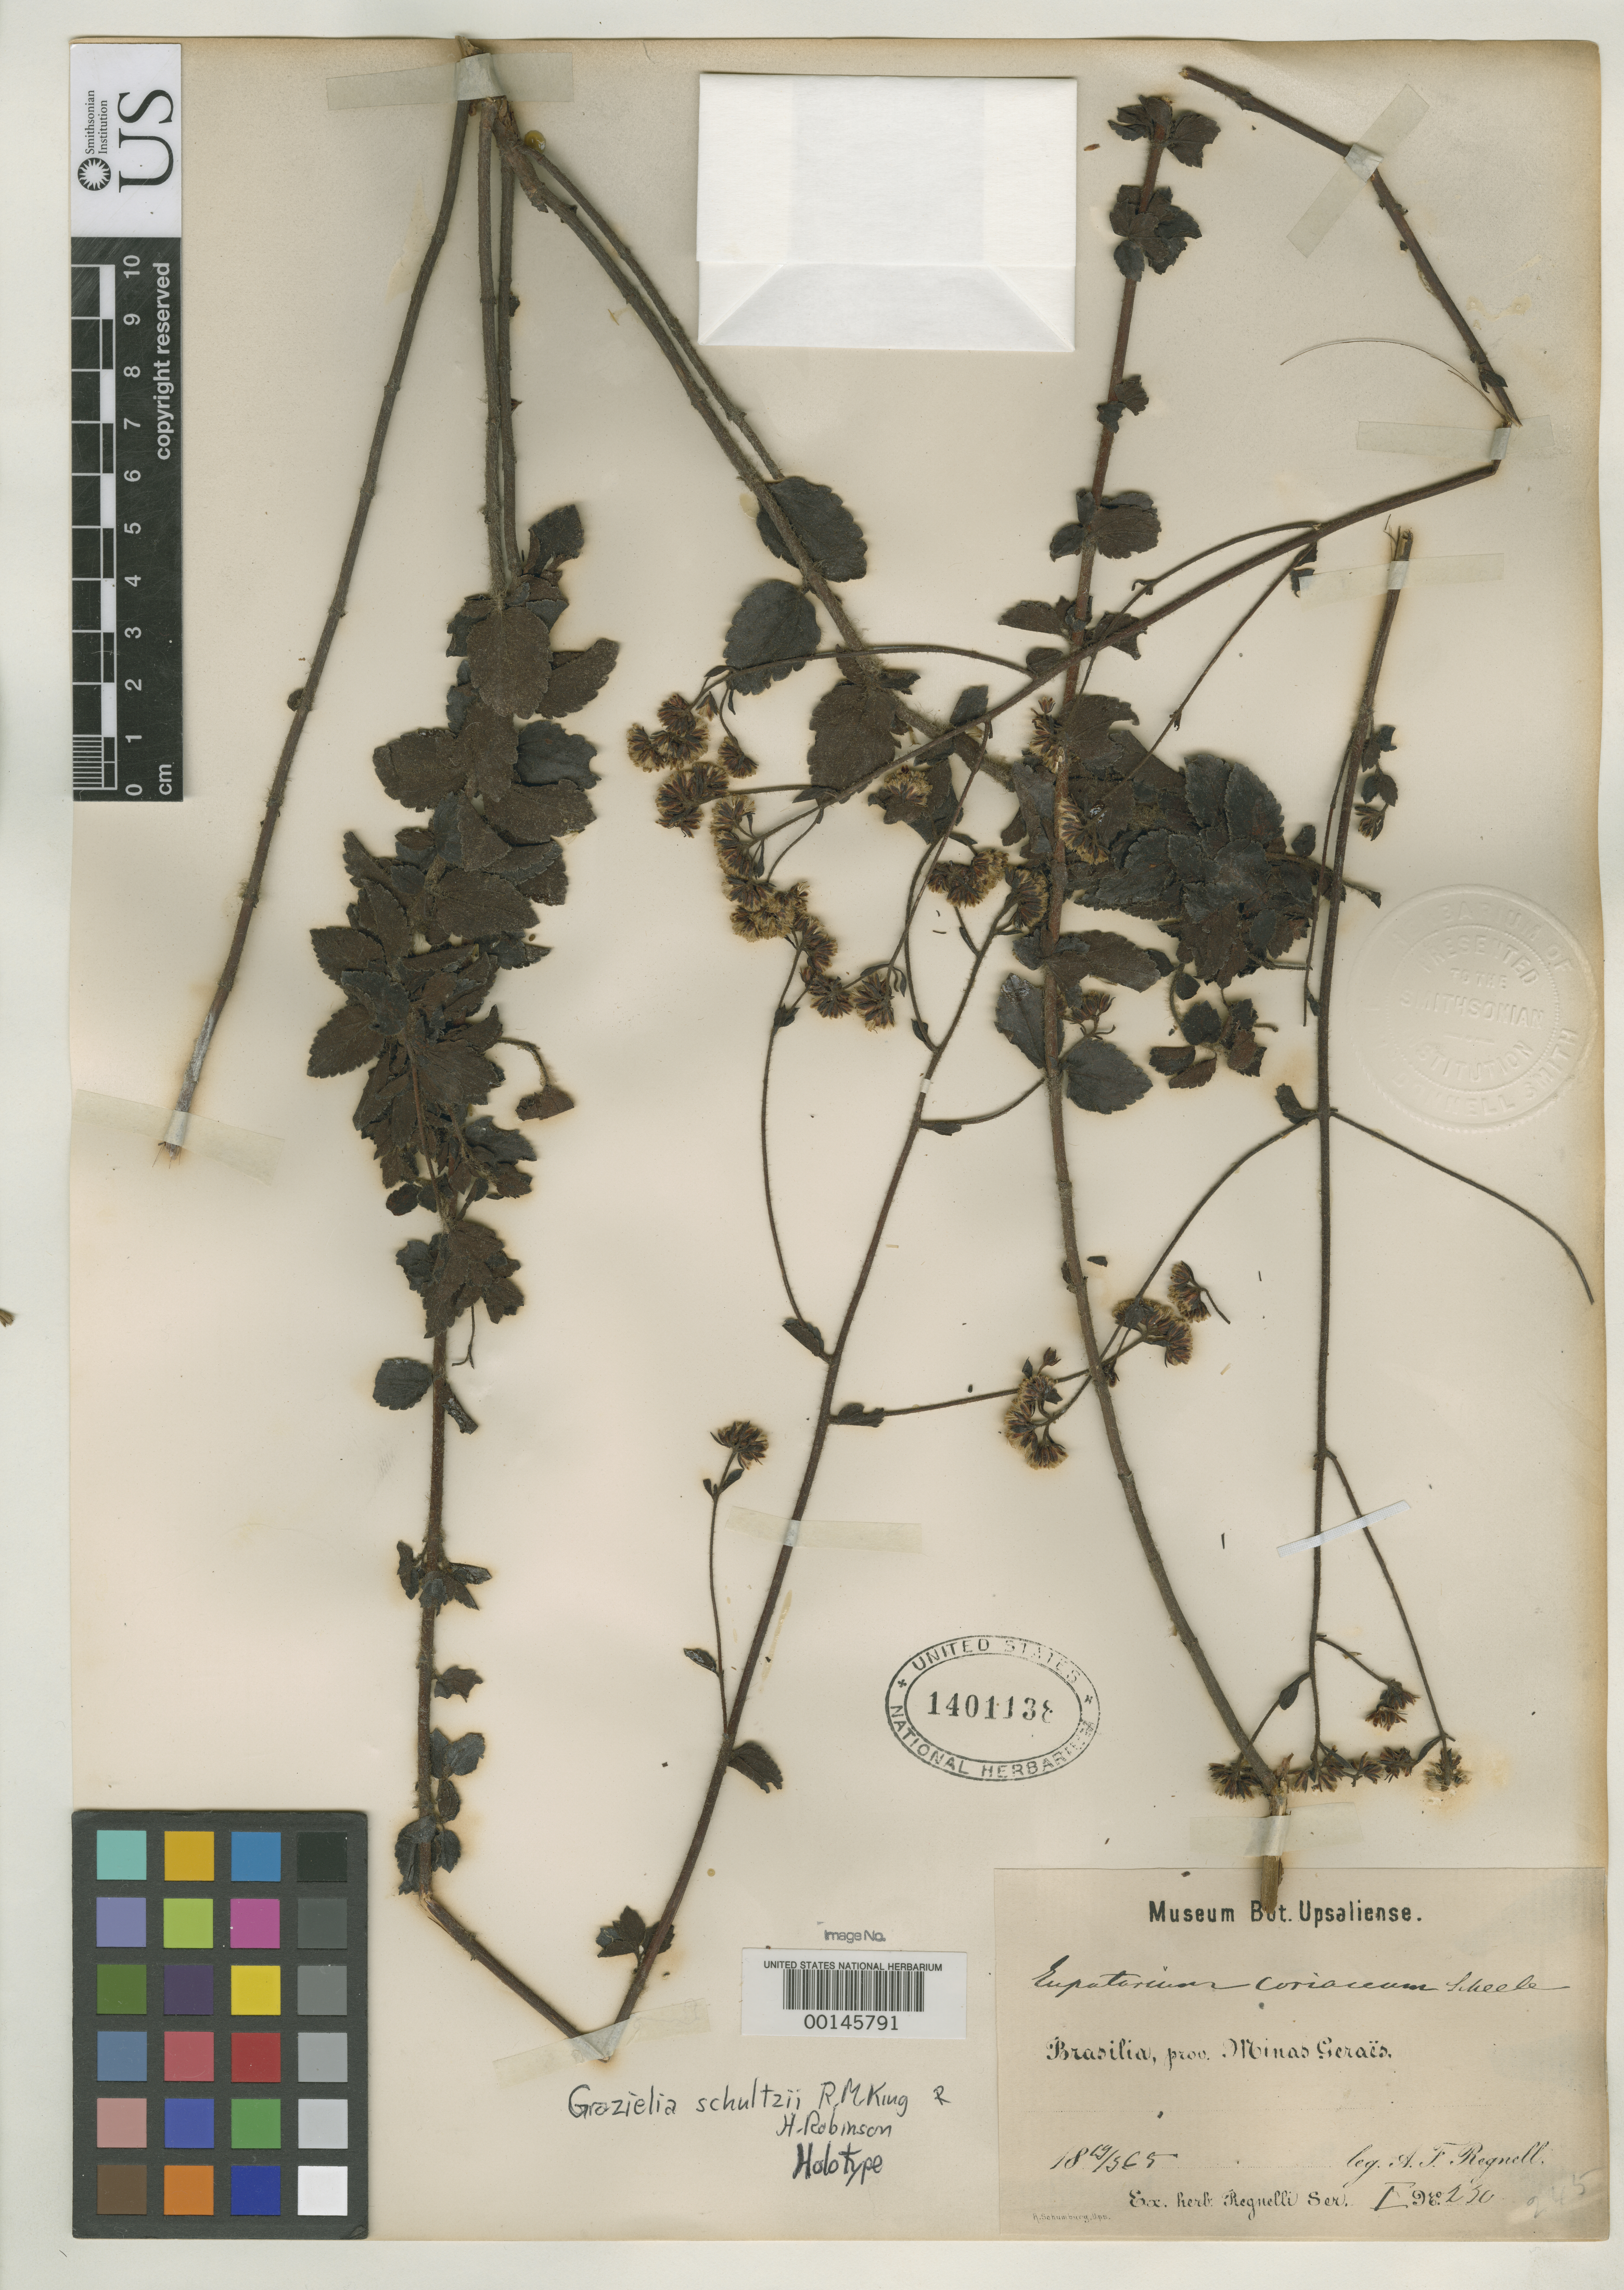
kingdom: Plantae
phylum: Tracheophyta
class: Magnoliopsida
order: Asterales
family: Asteraceae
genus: Grazielia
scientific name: Grazielia schultzii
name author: R.M. King & H. Rob.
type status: Holotype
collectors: A. F. Regnell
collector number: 230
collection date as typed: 19 Mar 1865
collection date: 1865-03-19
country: Brazil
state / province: Minas Gerais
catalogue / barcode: US 1401138